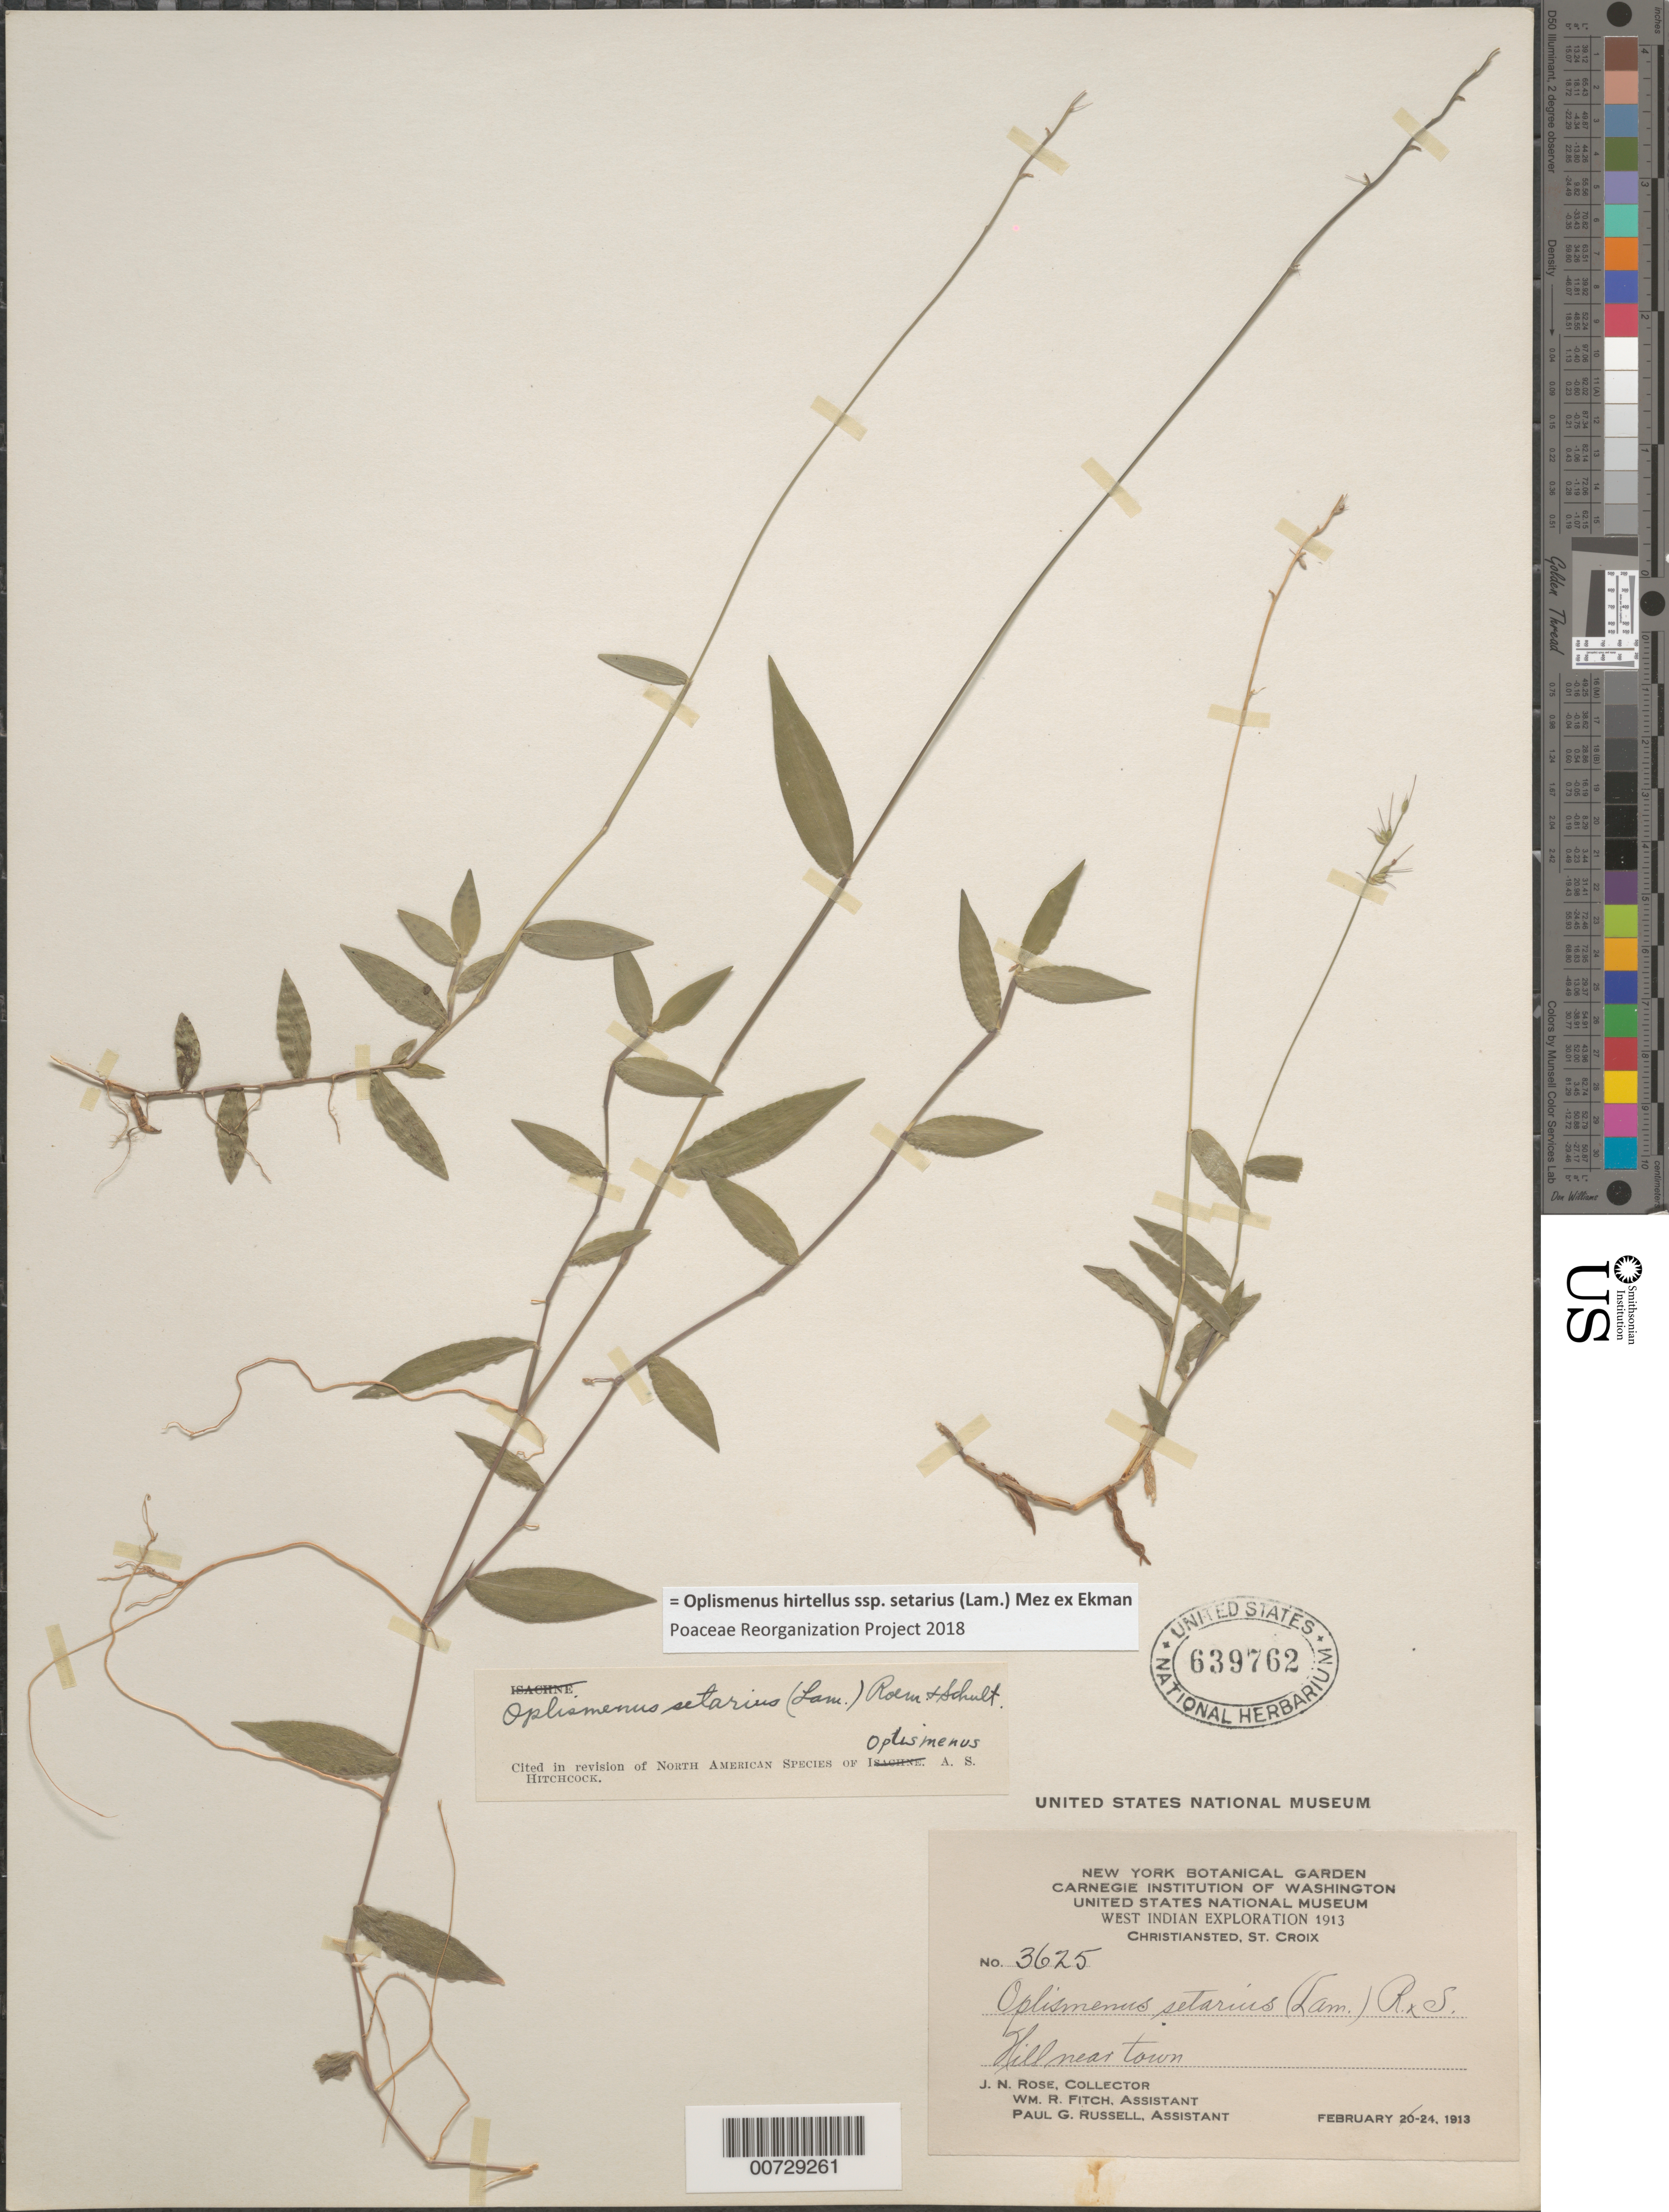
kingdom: Plantae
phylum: Tracheophyta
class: Liliopsida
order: Poales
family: Poaceae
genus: Oplismenus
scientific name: Oplismenus hirtellus subsp. setarius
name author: (Lam.) Mez ex Ekman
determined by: Poaceae Reorganization Project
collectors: J. N. Rose, W. R. Fitch & P. G. Russell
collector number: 3625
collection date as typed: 24 Feb 1913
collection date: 1913-02-24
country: U.S. Virgin Islands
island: St. Croix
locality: Christiansted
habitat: Hill near town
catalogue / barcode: US 639762